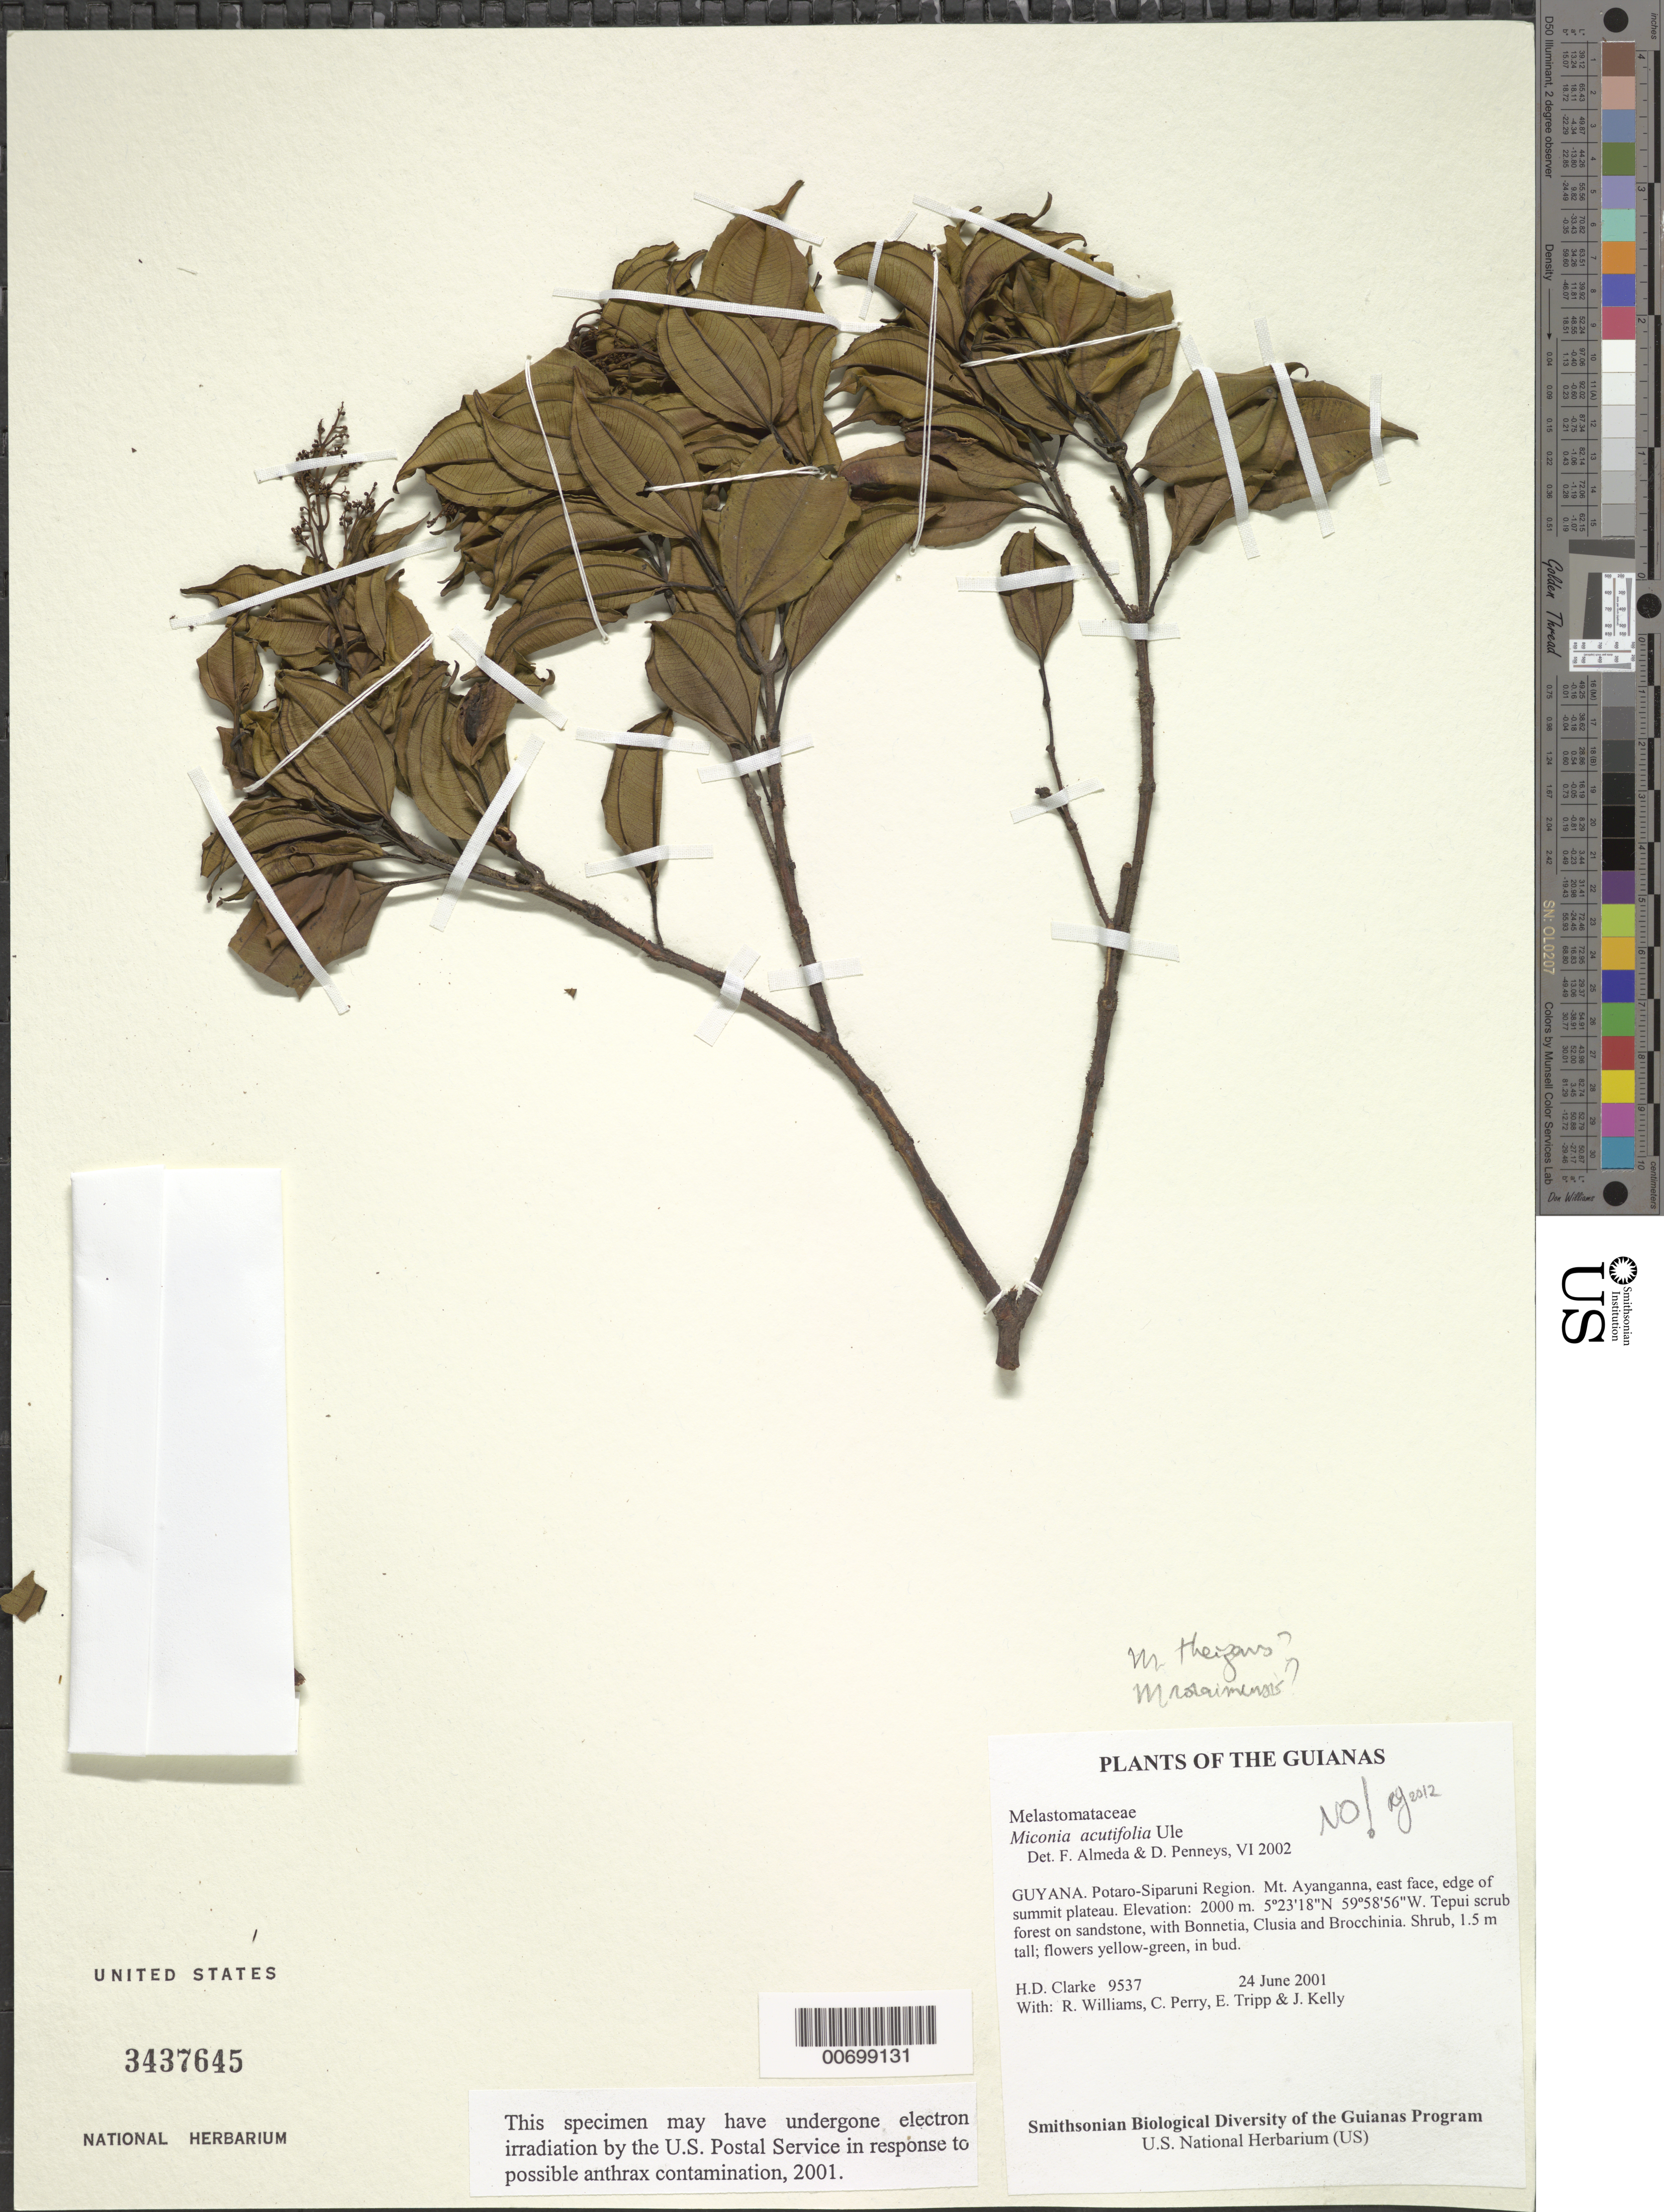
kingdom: Plantae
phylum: Tracheophyta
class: Magnoliopsida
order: Myrtales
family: Melastomataceae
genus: Miconia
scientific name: Miconia acutifolia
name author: Ule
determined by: Almeda, F.; Penneys, D. S.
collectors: H. D. Clarke, R. Williams, C. Perry, E. Tripp & J. Kelly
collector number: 9537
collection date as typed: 24 June 2001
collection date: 2001-06-24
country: Guyana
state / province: Potaro-Siparuni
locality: Mt. Ayanganna, east face, edge of summit plateau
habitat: Tepui scrub forest on sandstone, with Bonnetia, Clusia and Brocchinia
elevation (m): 2000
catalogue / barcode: US 3437645